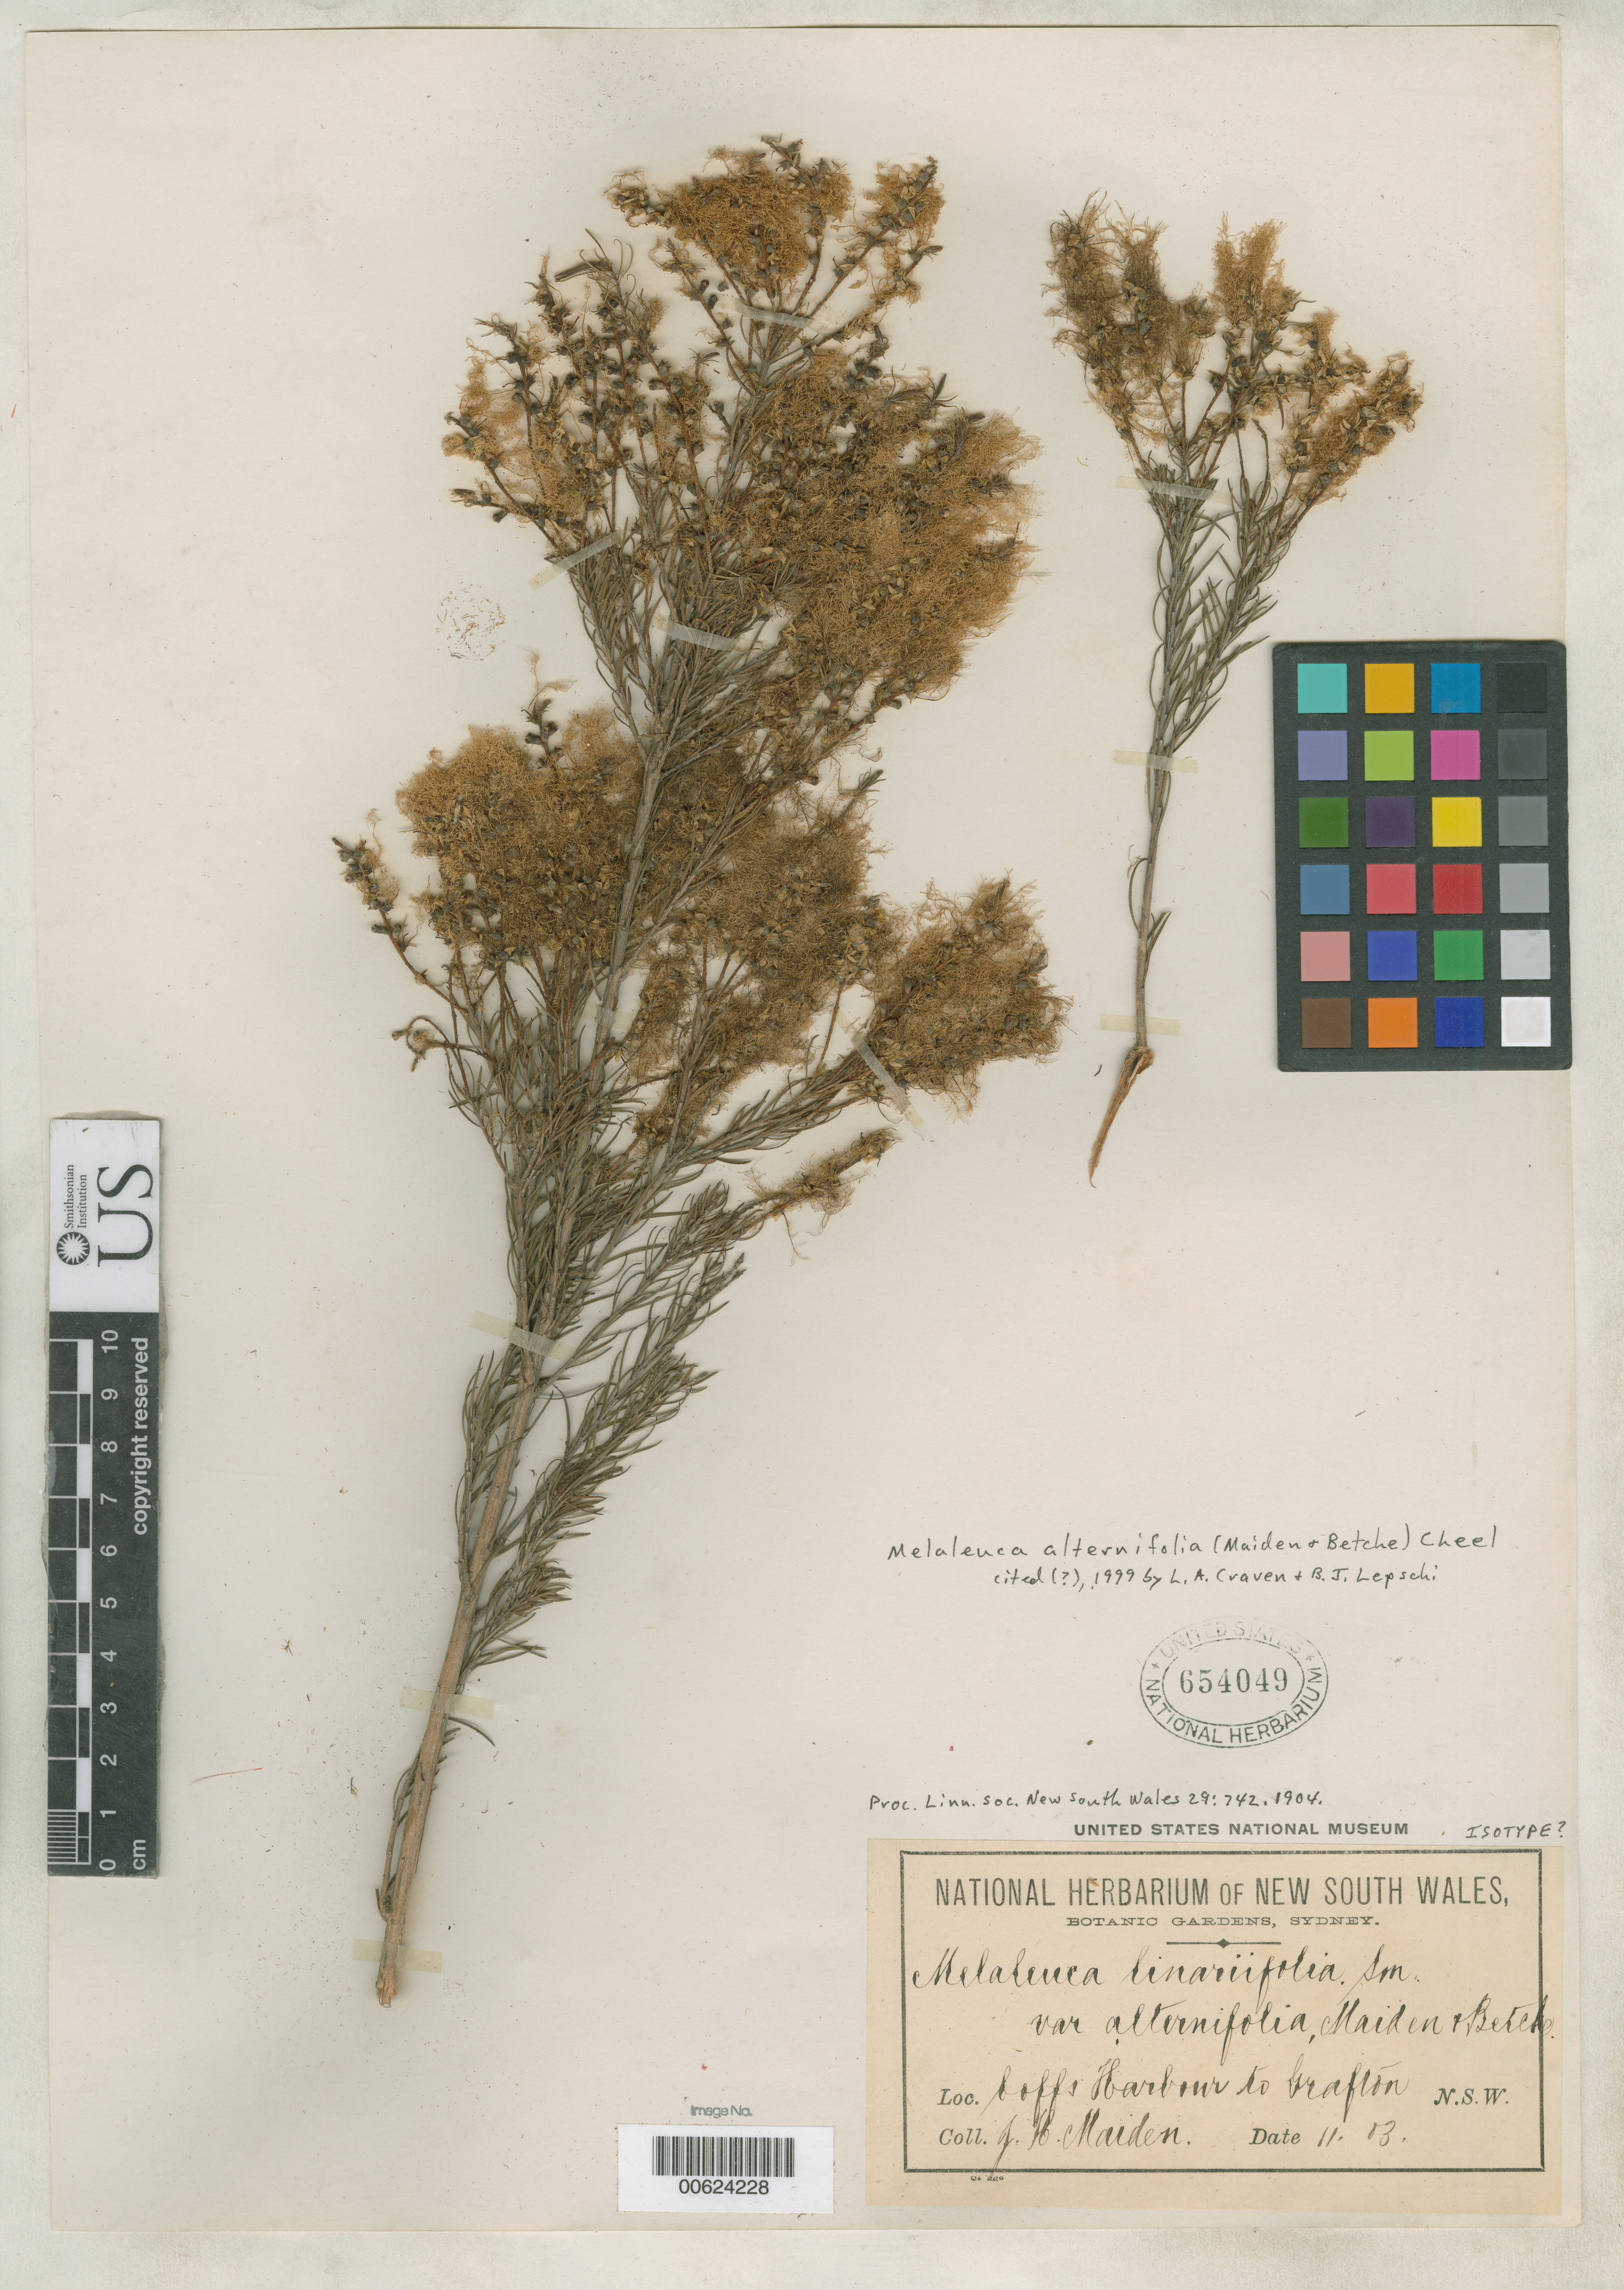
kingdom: Plantae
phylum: Tracheophyta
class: Magnoliopsida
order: Myrtales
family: Myrtaceae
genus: Melaleuca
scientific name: Melaleuca linariifolia var. alternifolia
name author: Maiden & Betche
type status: Isotype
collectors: J. Maiden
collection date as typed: Feb 1903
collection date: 1903-02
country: Australia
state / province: New South Wales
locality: Boffs Harbour to Grafton.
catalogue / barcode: US 654049